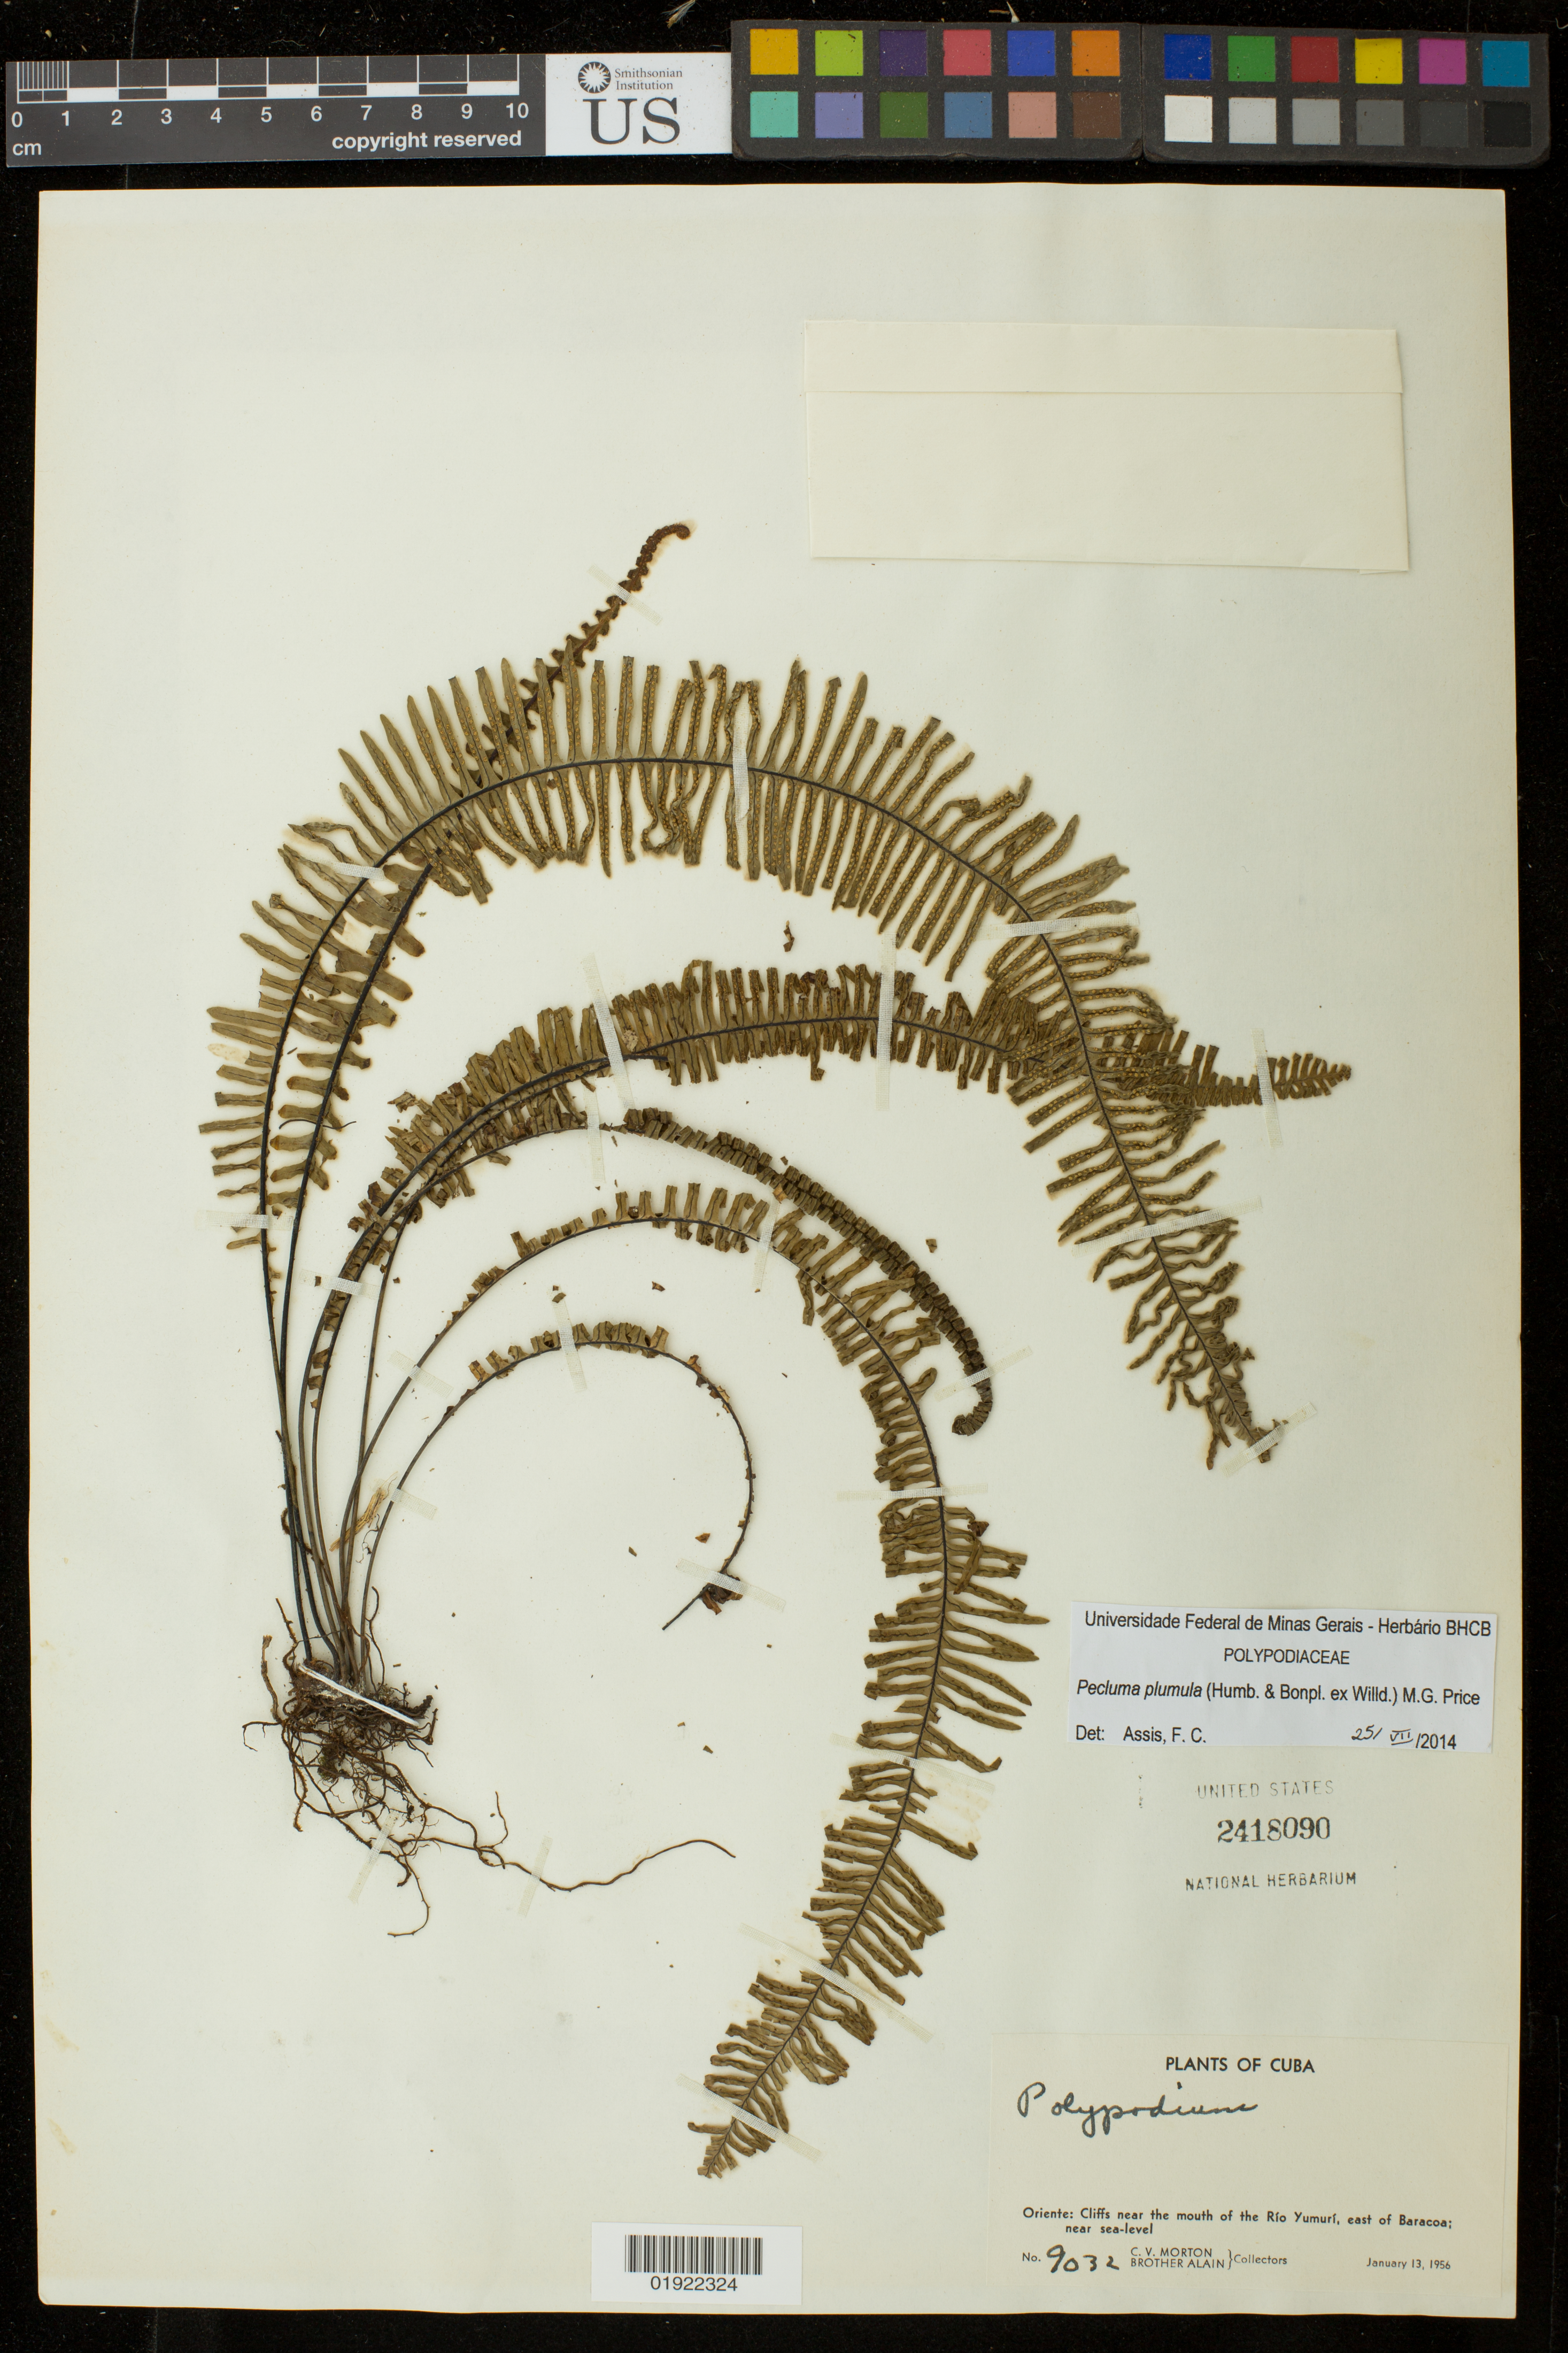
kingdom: Plantae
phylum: Tracheophyta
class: Polypodiopsida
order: Polypodiales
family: Polypodiaceae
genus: Pecluma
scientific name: Pecluma plumula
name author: (Humb. & Bonpl. ex Willd.) M.G. Price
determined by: Assis, F. C.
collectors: C. V. Morton & Alain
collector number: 9032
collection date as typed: January 13, 1956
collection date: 1956-01-13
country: Cuba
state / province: Oriente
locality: cliffs near the mouth of the Rio Yumuri, east of Baracoa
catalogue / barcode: US 2418090